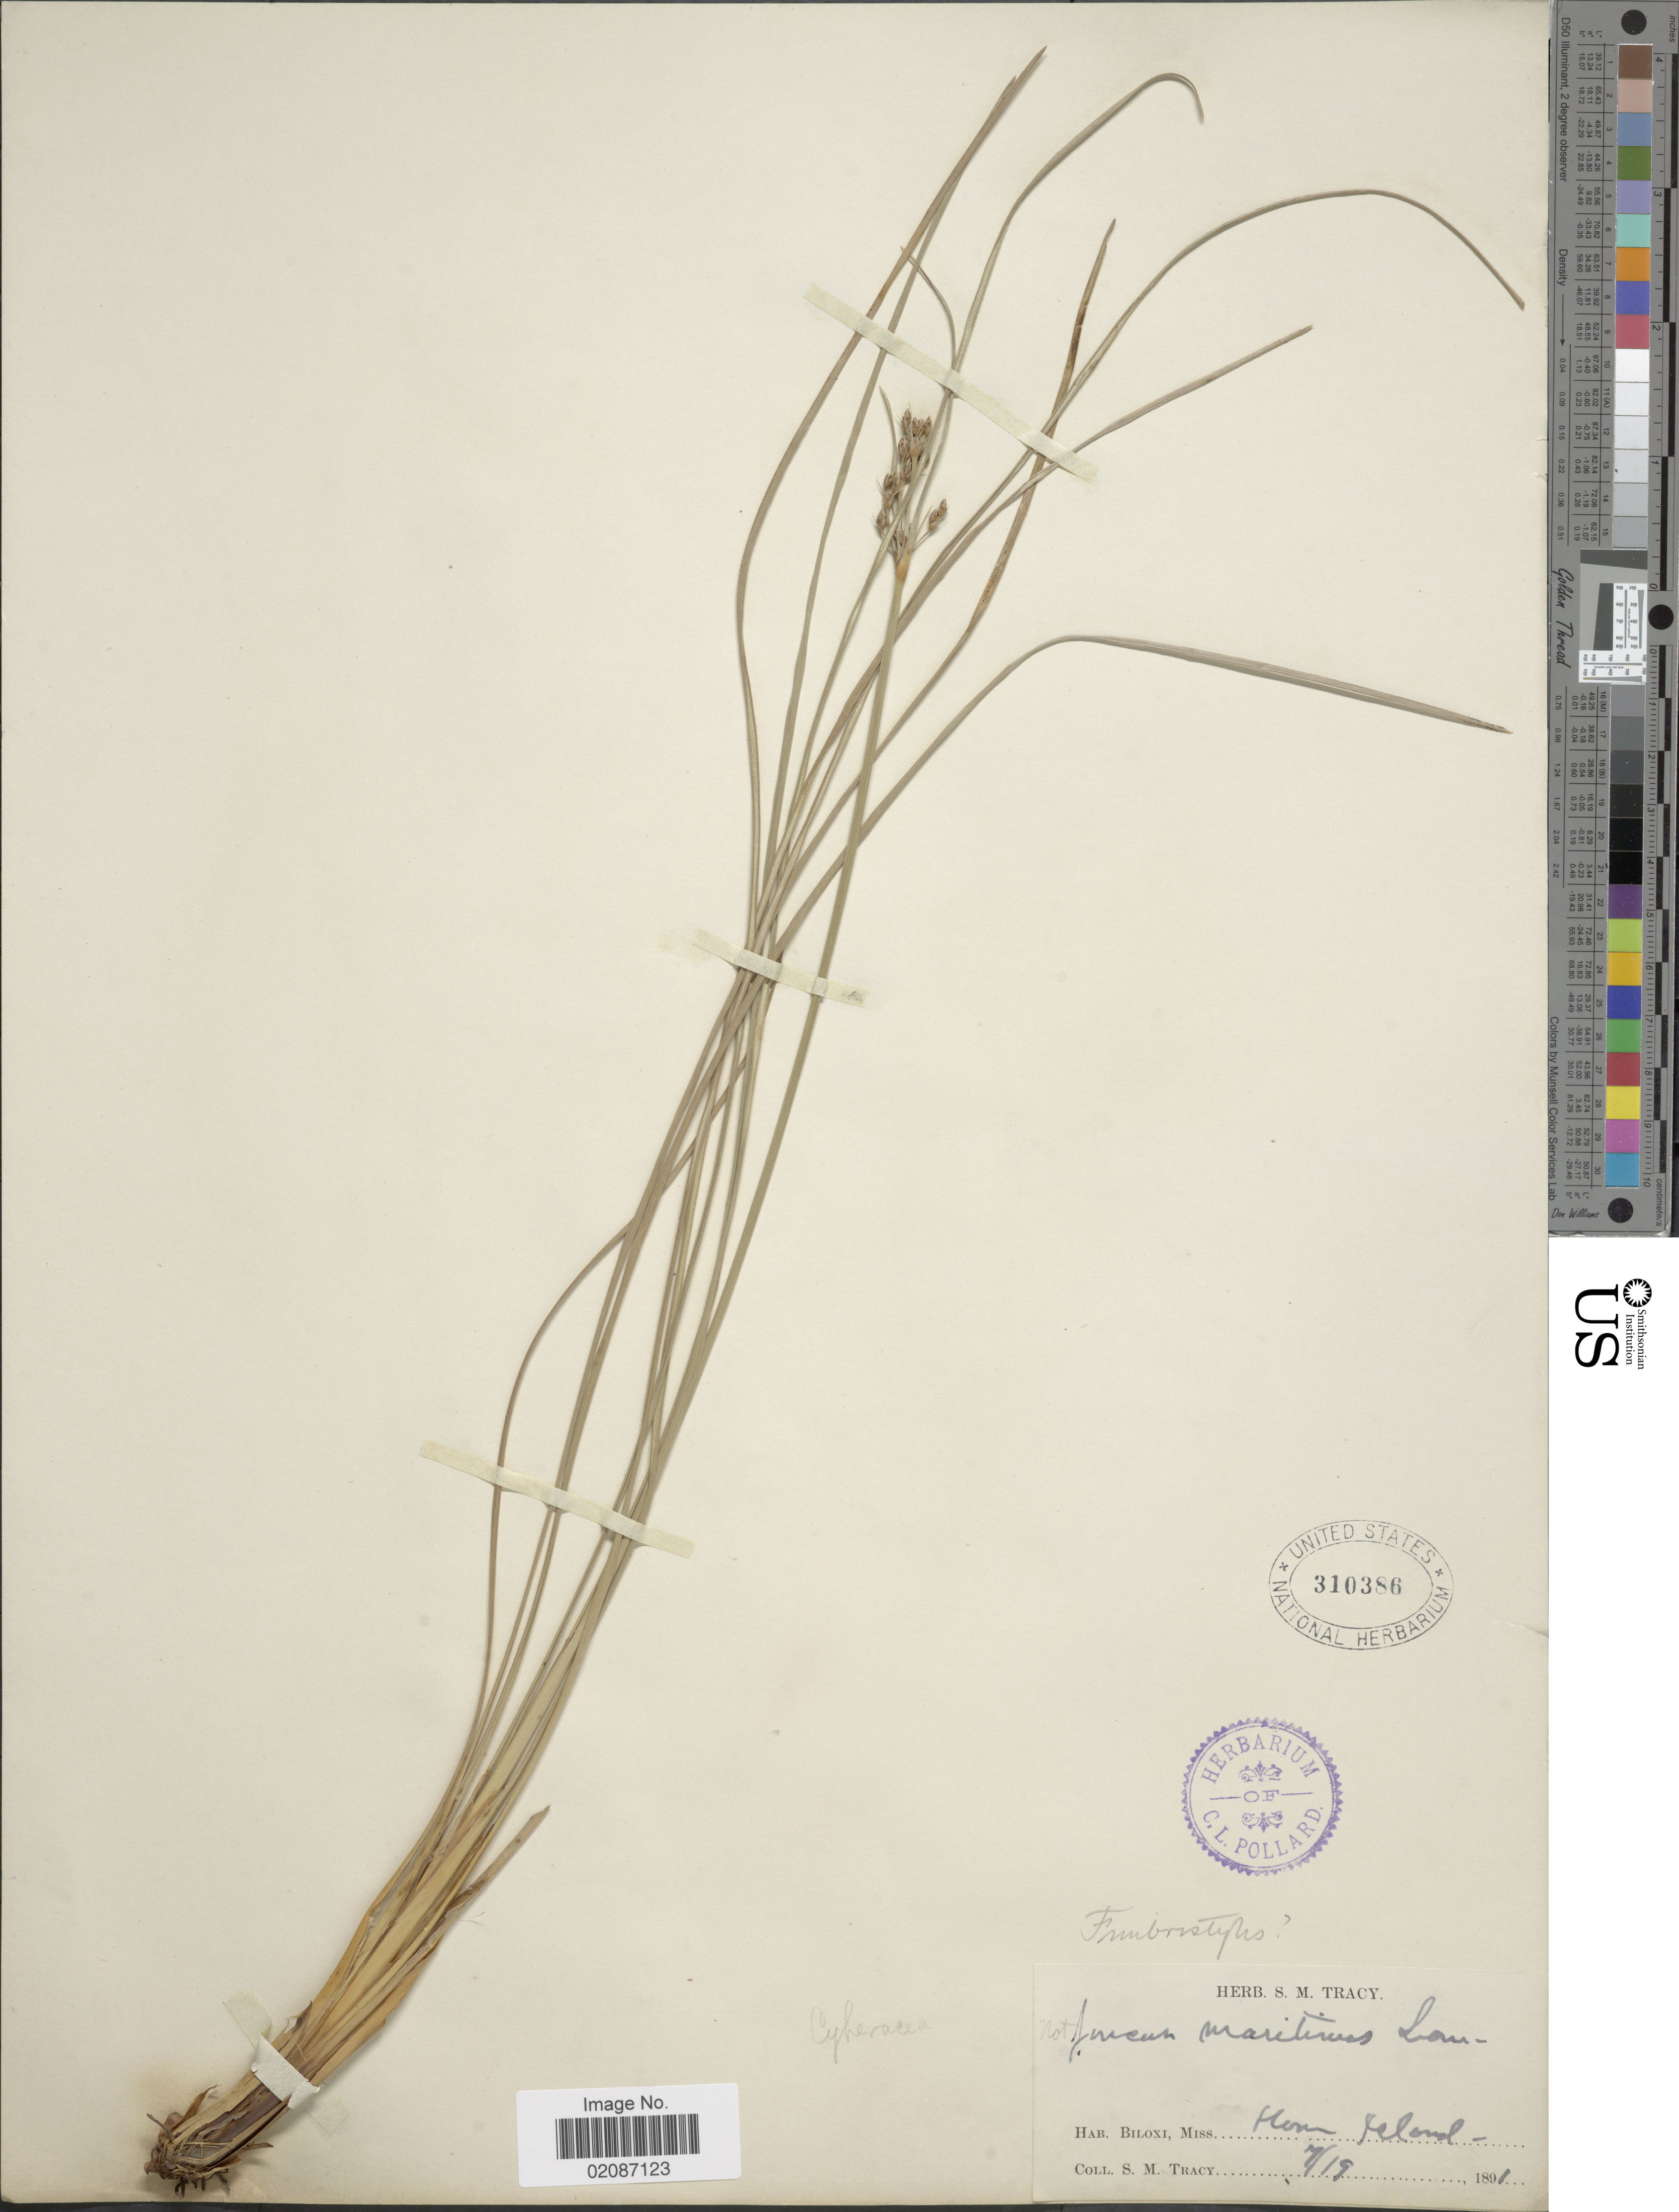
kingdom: Plantae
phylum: Tracheophyta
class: Liliopsida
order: Poales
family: Cyperaceae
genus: Fimbristylis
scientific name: Fimbristylis puberula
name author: (Michx.) Vahl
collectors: S. M. Tracy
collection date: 1891-07-19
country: United States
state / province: Mississippi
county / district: Harrison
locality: Biloxi, Miss., Horn Island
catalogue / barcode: US 310386